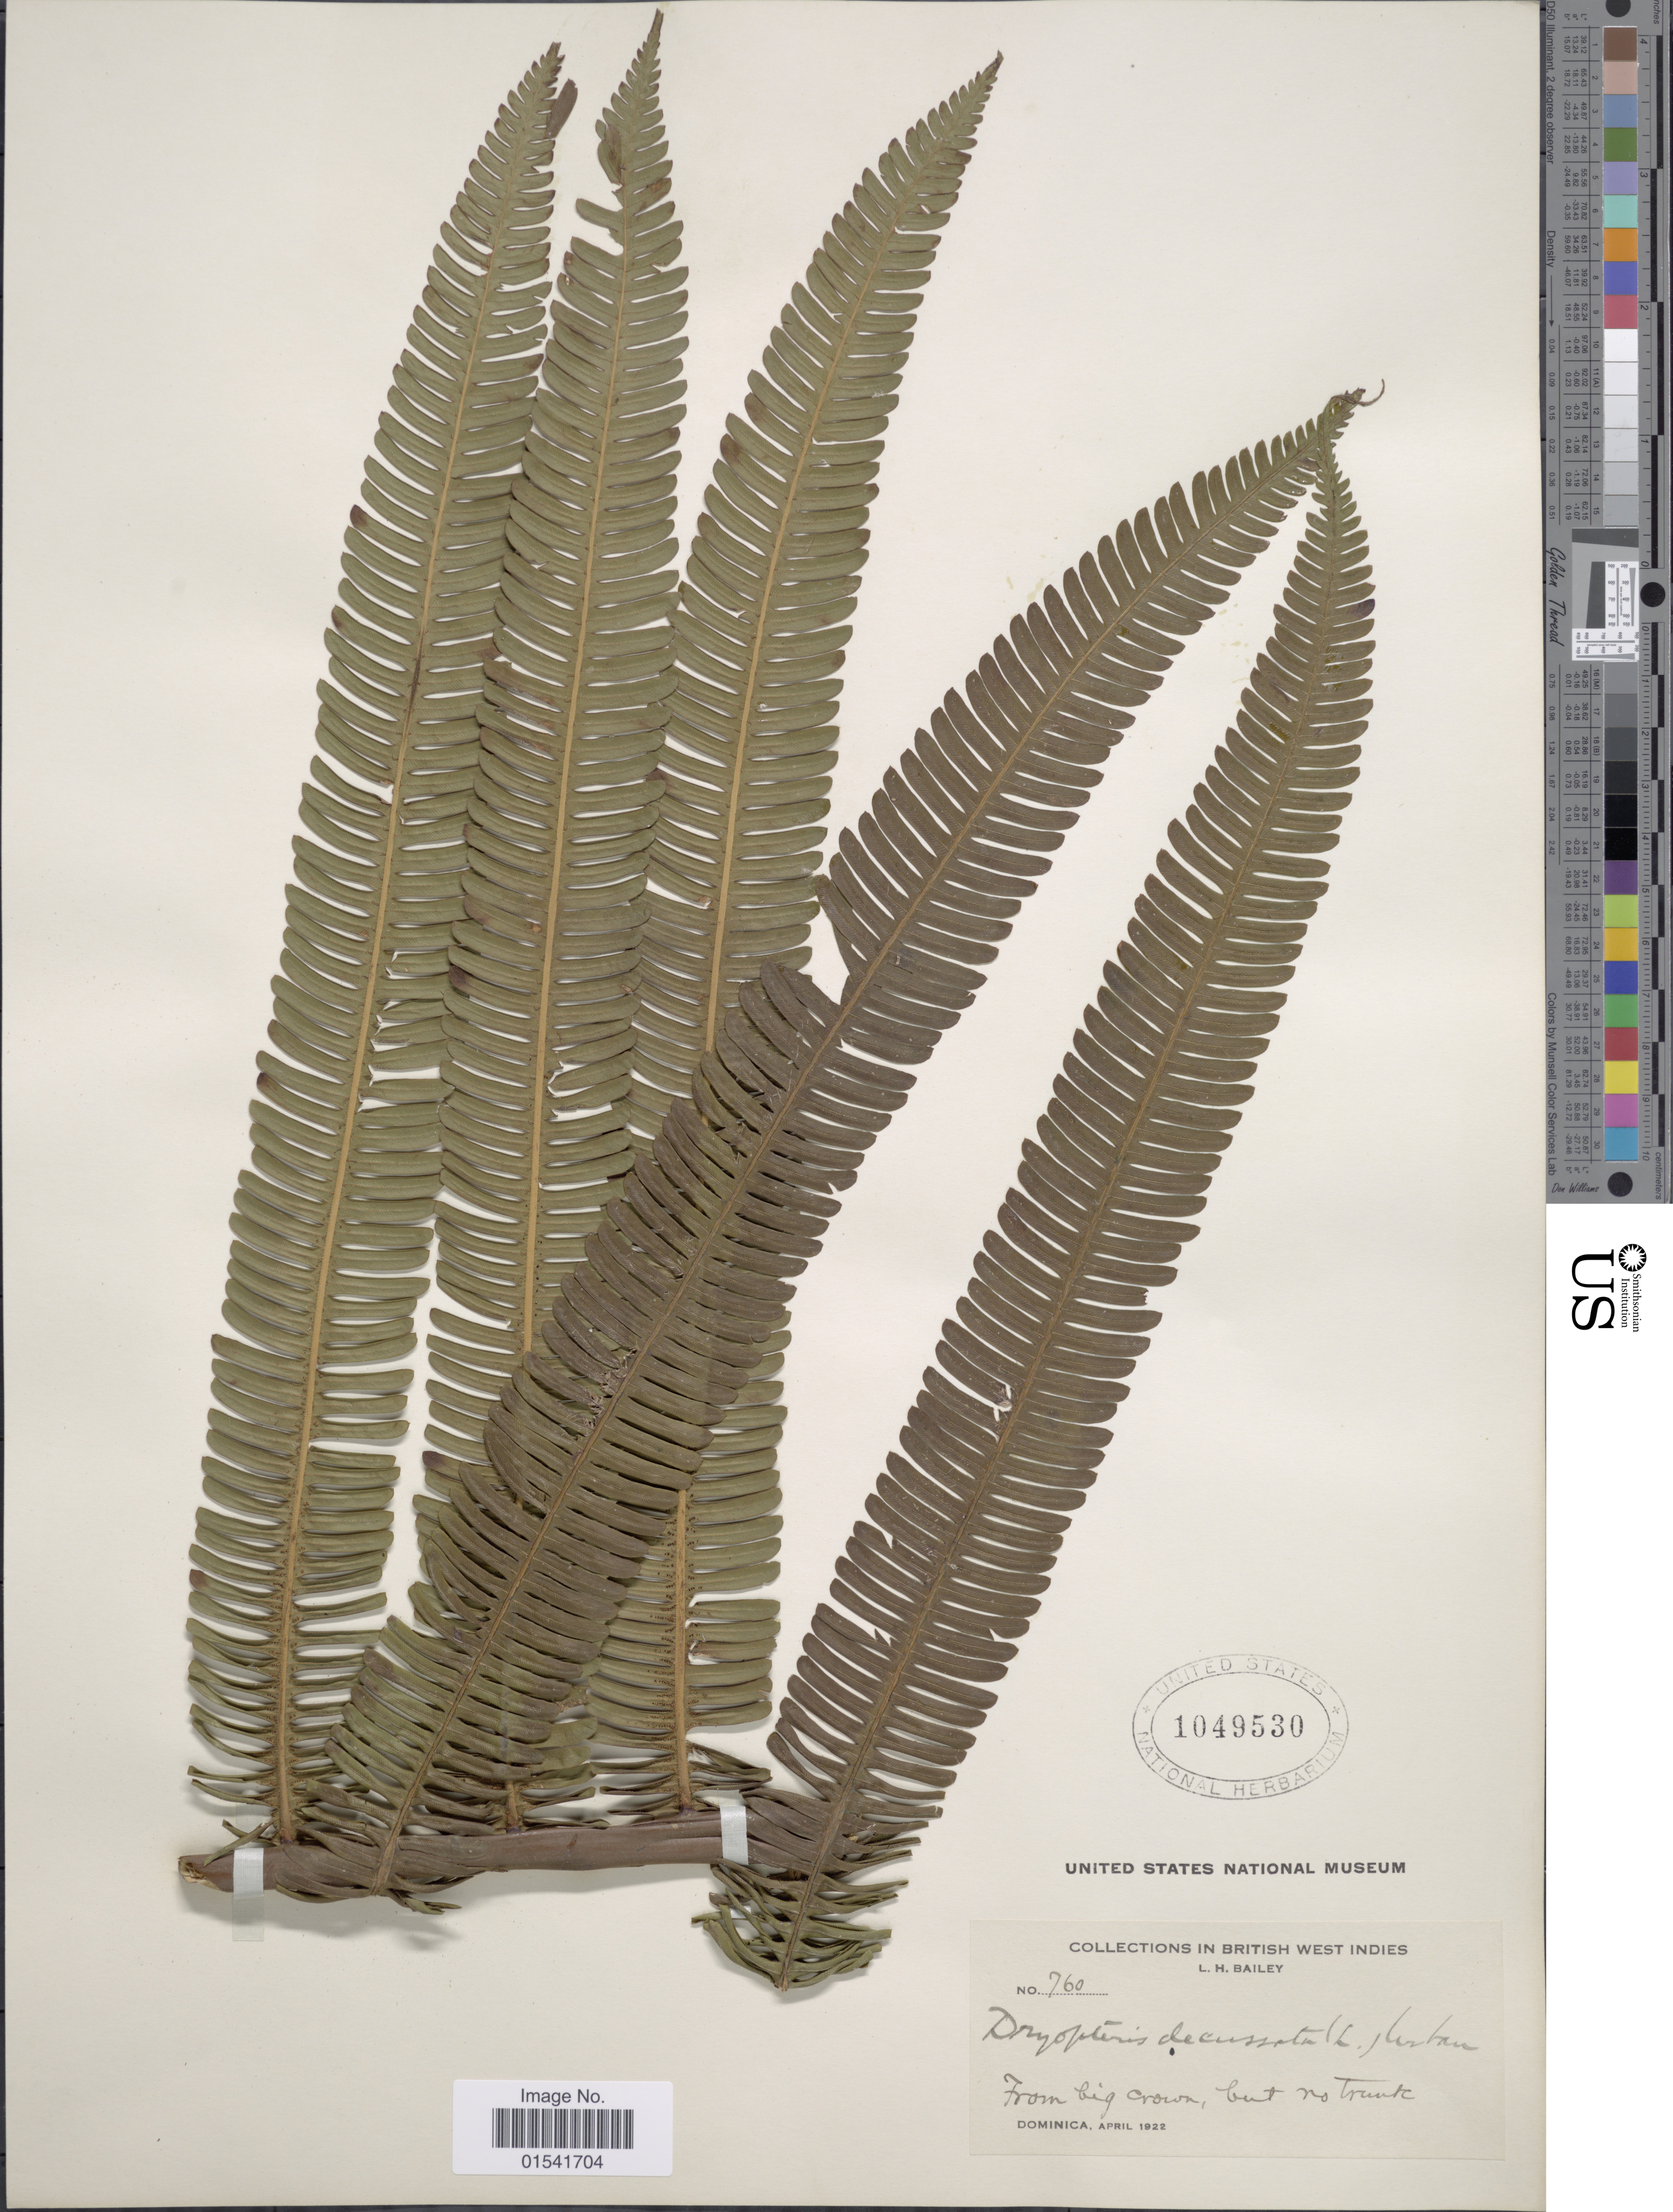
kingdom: Plantae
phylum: Tracheophyta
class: Polypodiopsida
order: Polypodiales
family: Thelypteridaceae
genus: Steiropteris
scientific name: Steiropteris decussata (L.) comb. nov., ined. 2015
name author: (L.)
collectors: L. H. Bailey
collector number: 760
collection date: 1922-04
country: Dominica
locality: British West Indies, from big Crown, but no trunk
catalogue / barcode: US 1049530